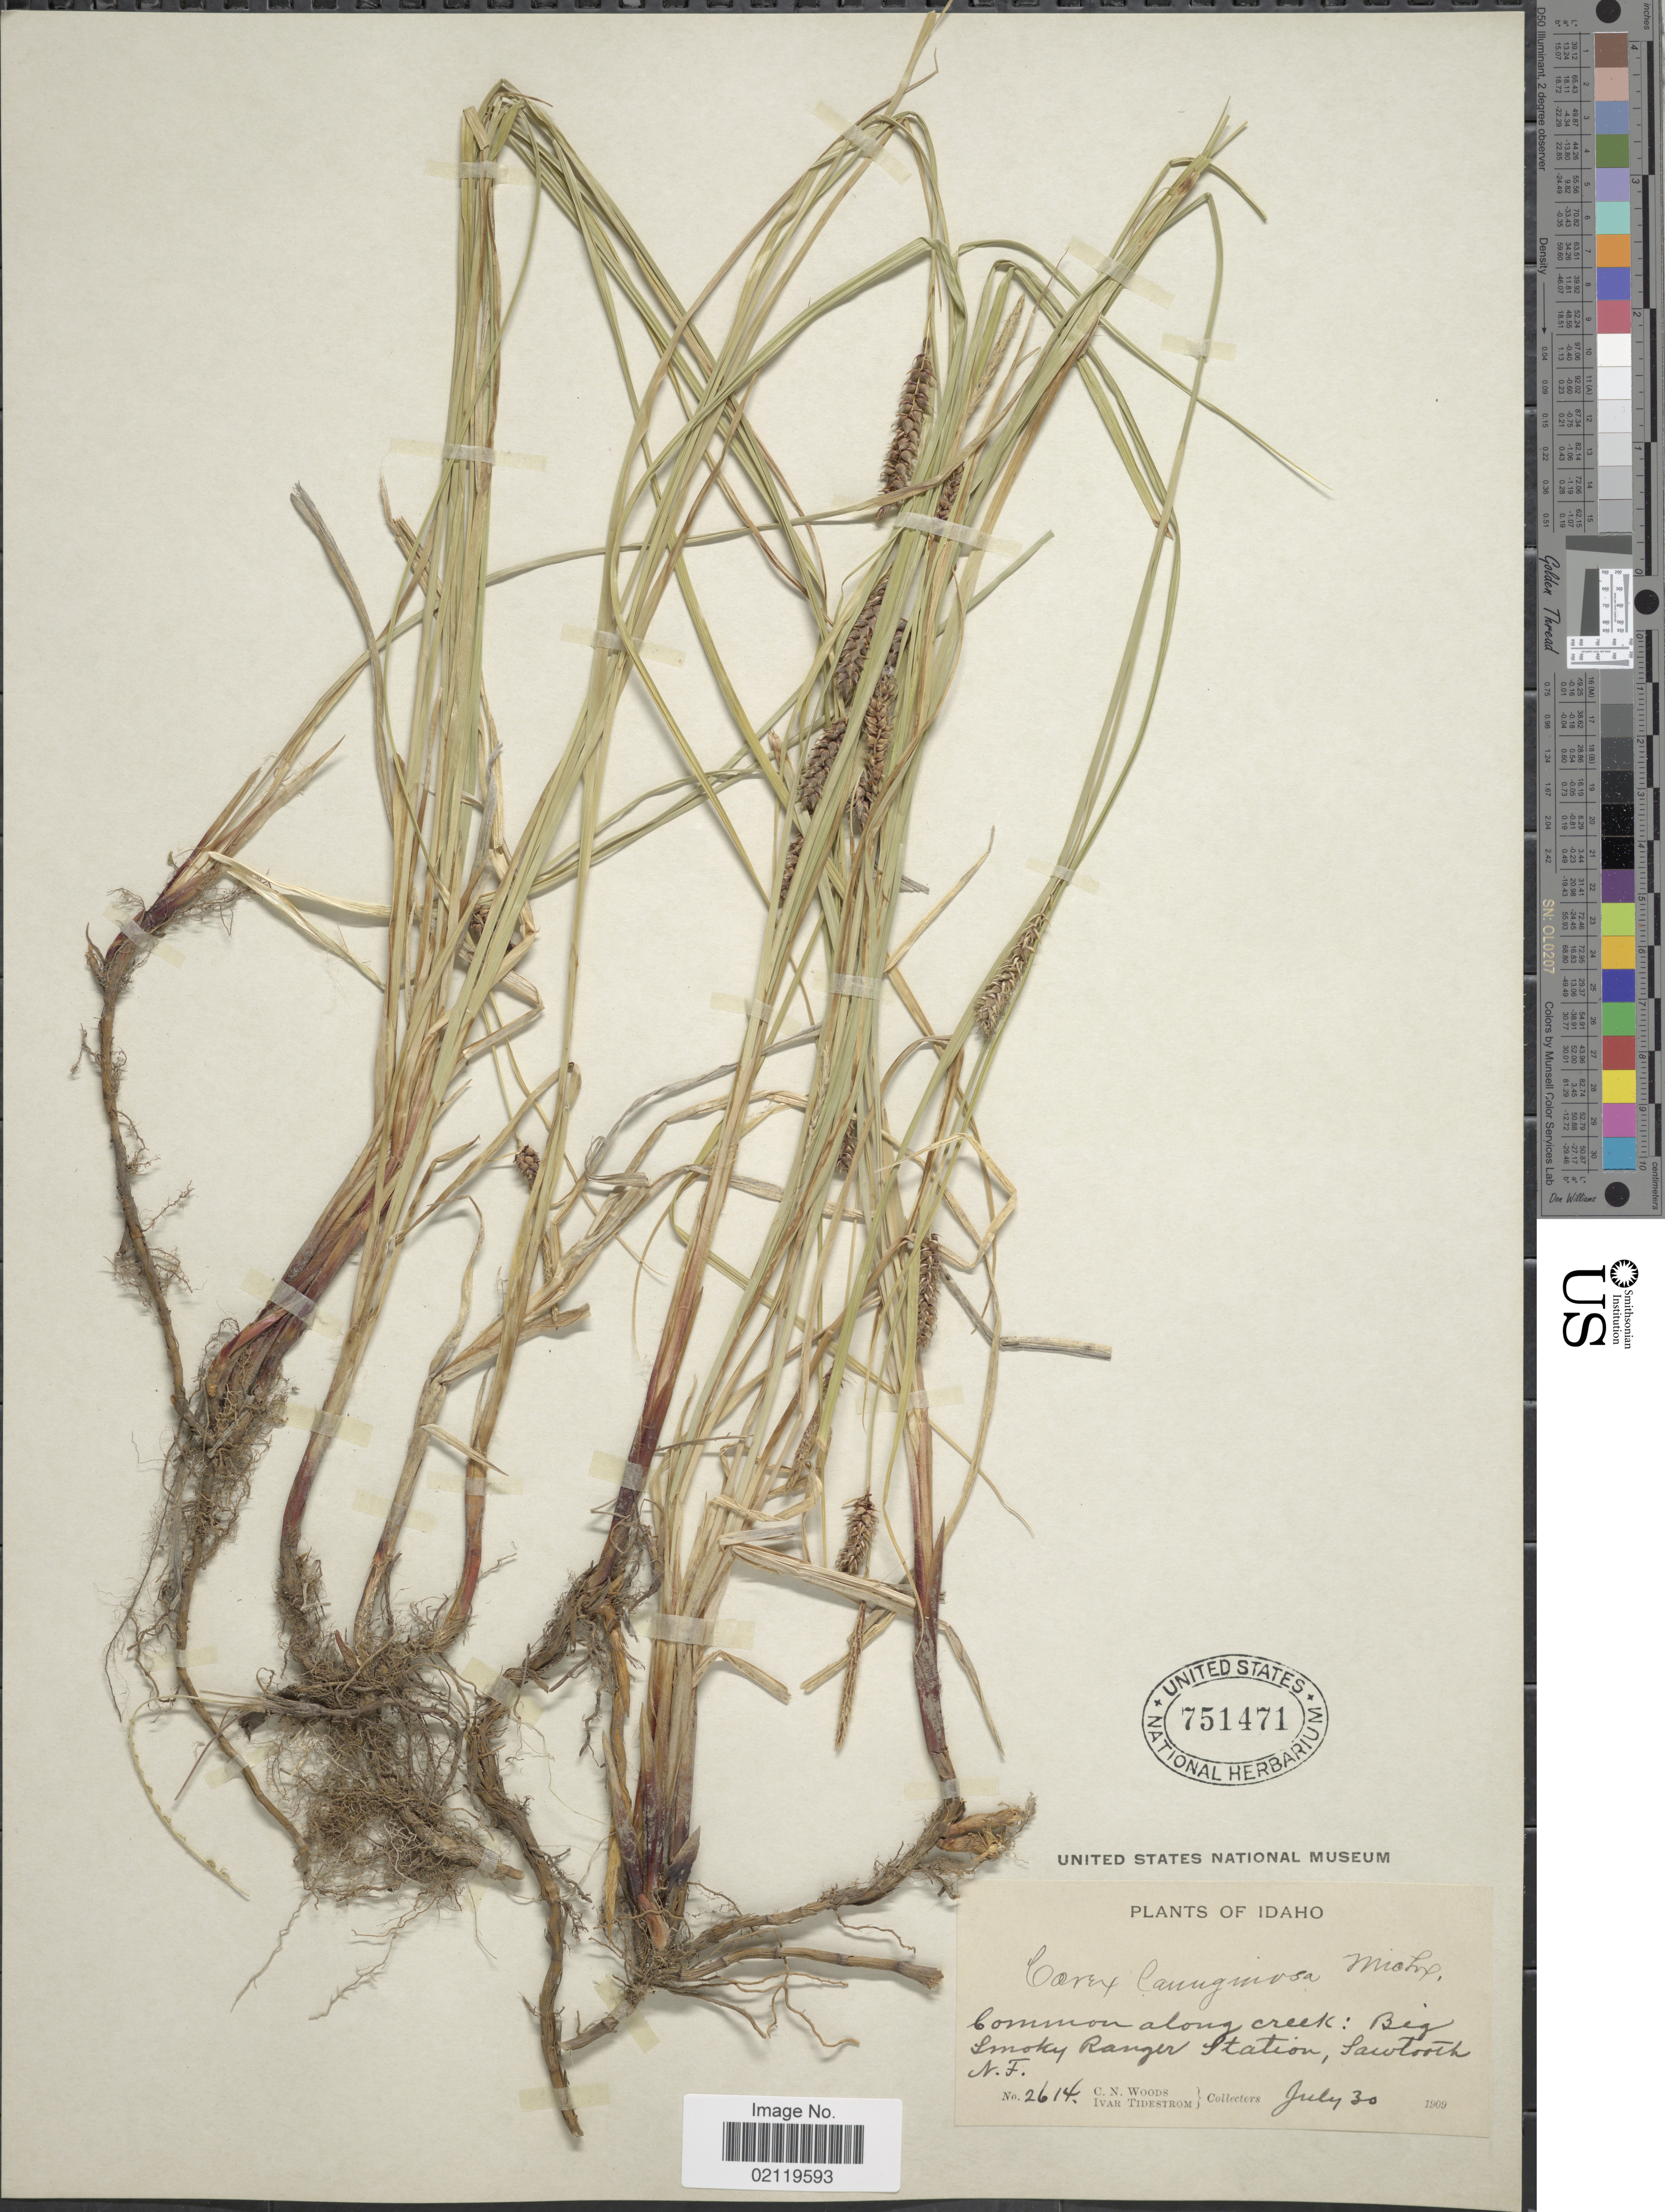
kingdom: Plantae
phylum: Tracheophyta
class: Liliopsida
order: Poales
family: Cyperaceae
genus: Carex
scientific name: Carex pellita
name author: Muhl. ex Willd.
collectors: C. Woods & I. F. Tidestrom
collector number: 2614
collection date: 1909-07-30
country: United States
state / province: Idaho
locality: Along creek: Big Smokey Ranger Station, Sawtooth N.F.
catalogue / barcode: US 751471